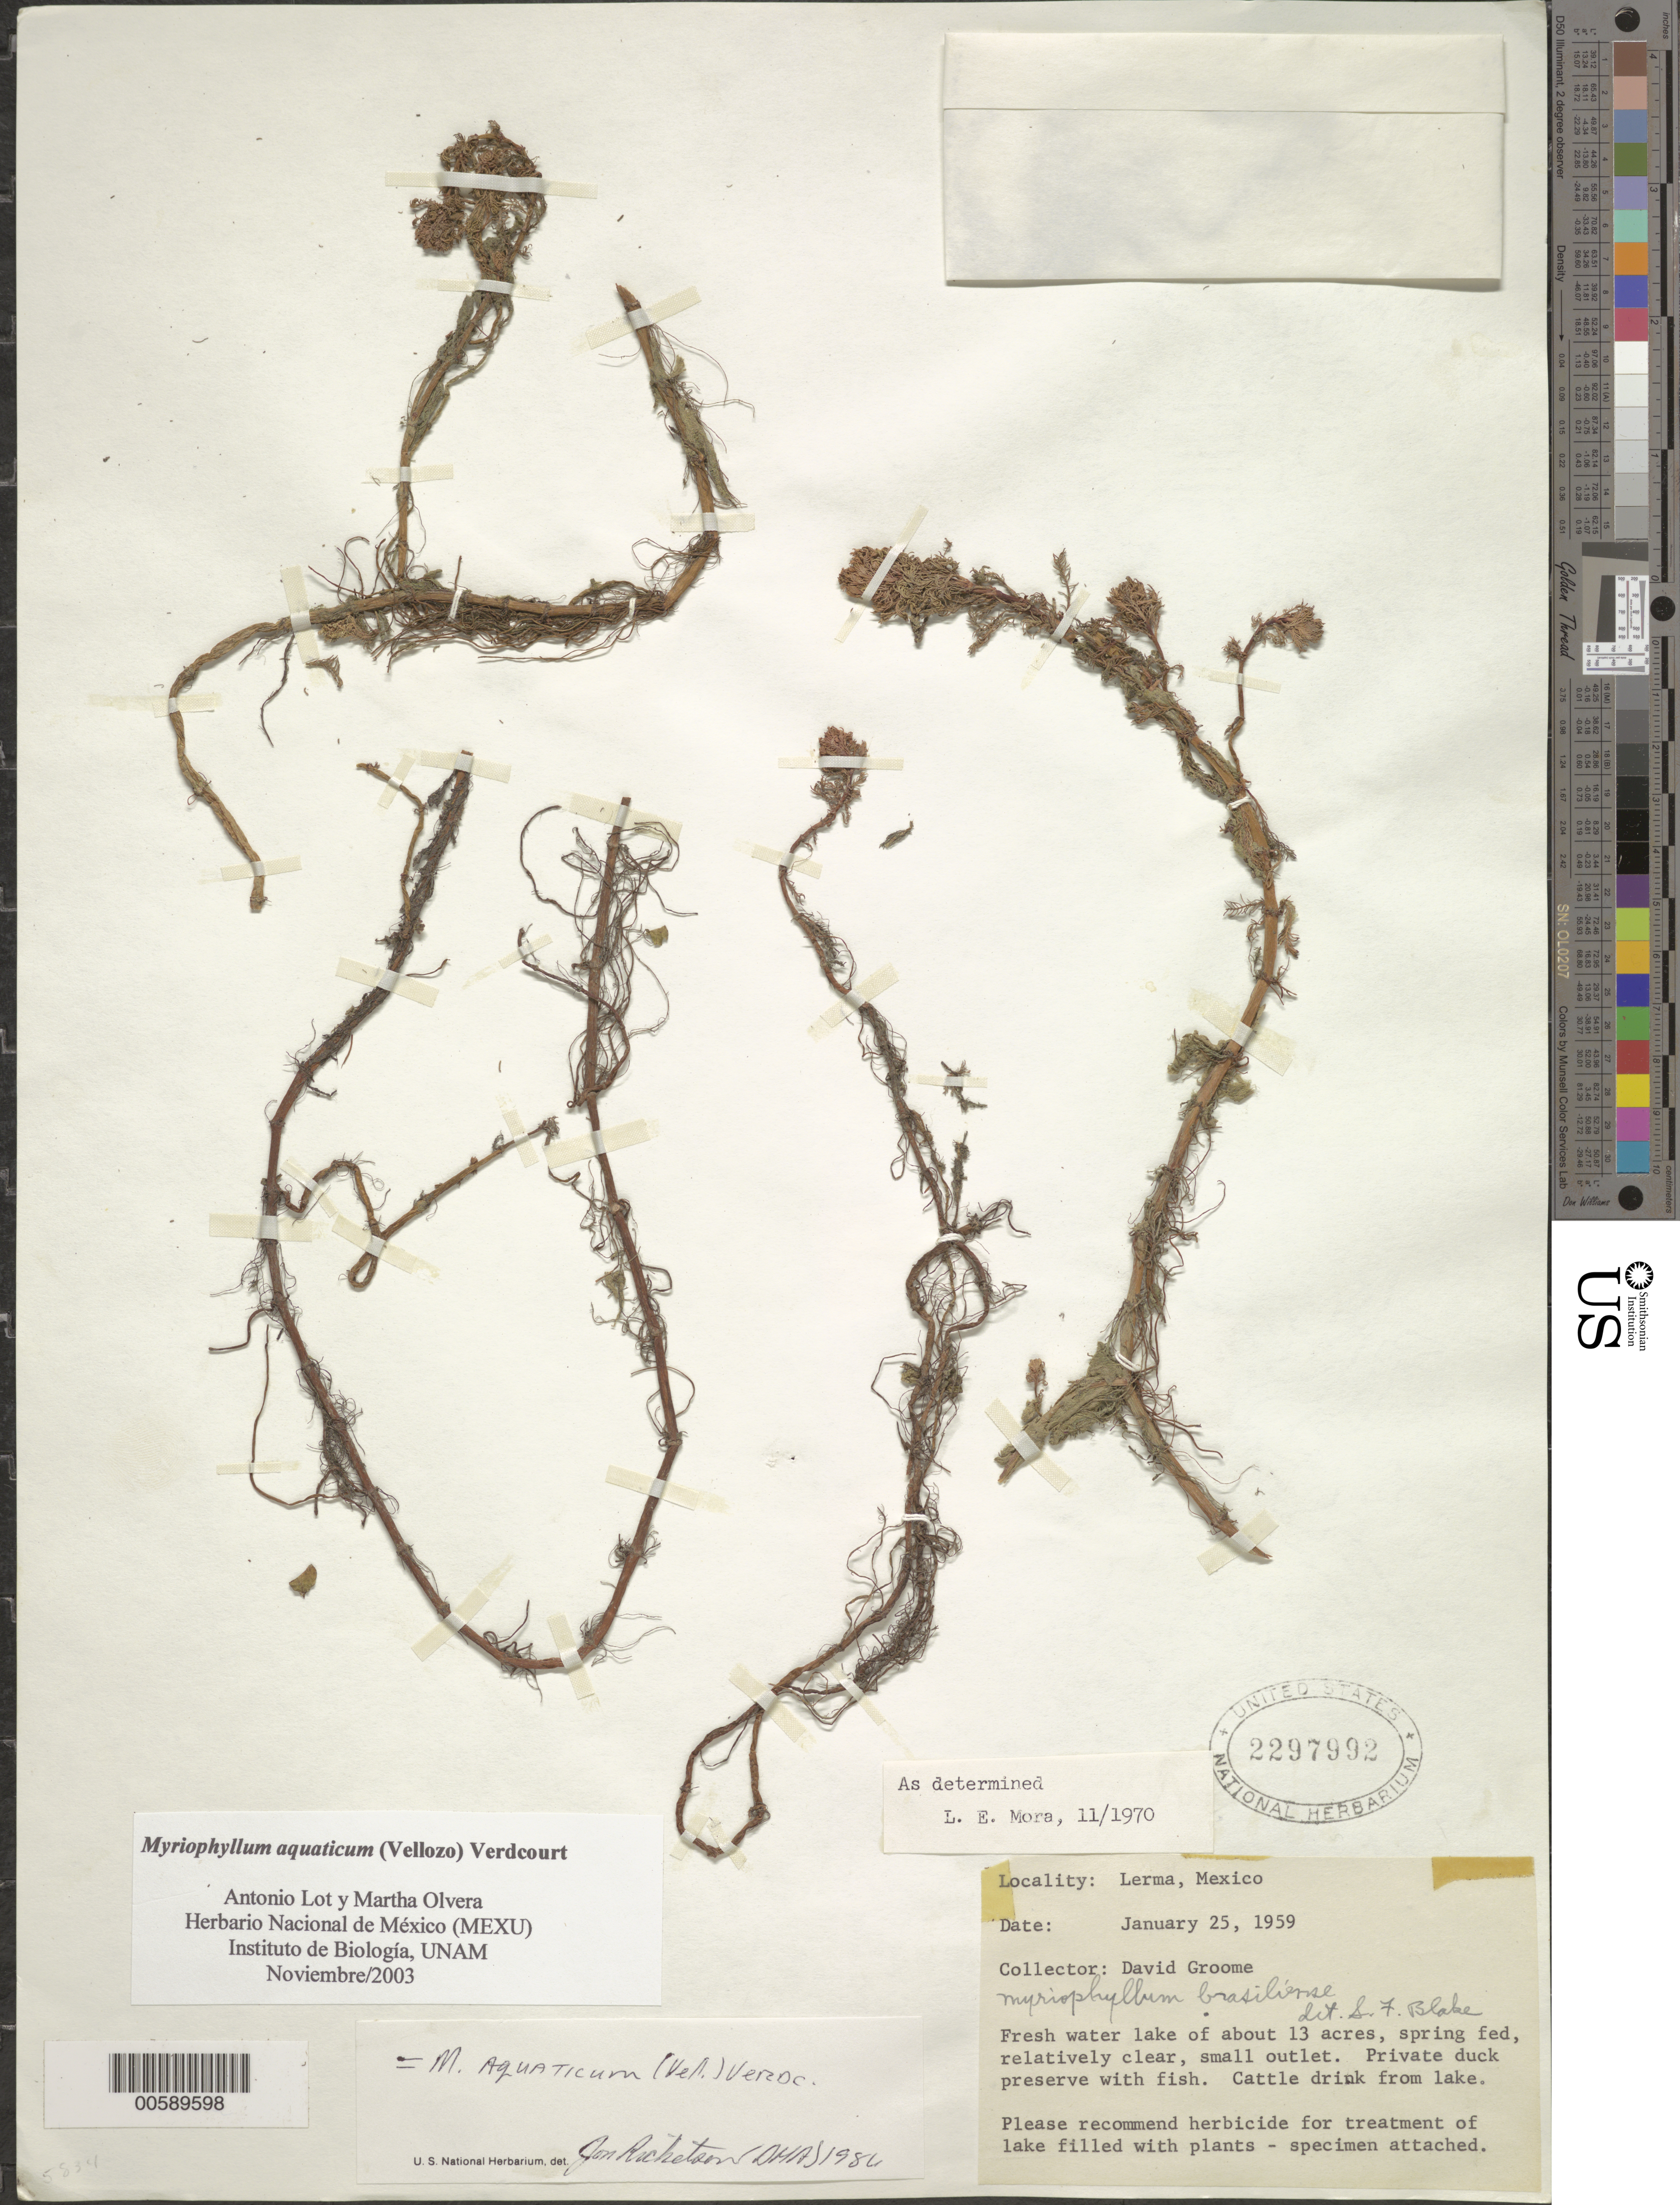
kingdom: Plantae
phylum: Tracheophyta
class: Magnoliopsida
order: Saxifragales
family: Haloragaceae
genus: Myriophyllum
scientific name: Myriophyllum aquaticum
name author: (Vell.) Verdc.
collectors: D. Groome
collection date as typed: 25 Jan 1959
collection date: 1959-01-25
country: Mexico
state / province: México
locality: Lerma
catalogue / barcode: US 2297992